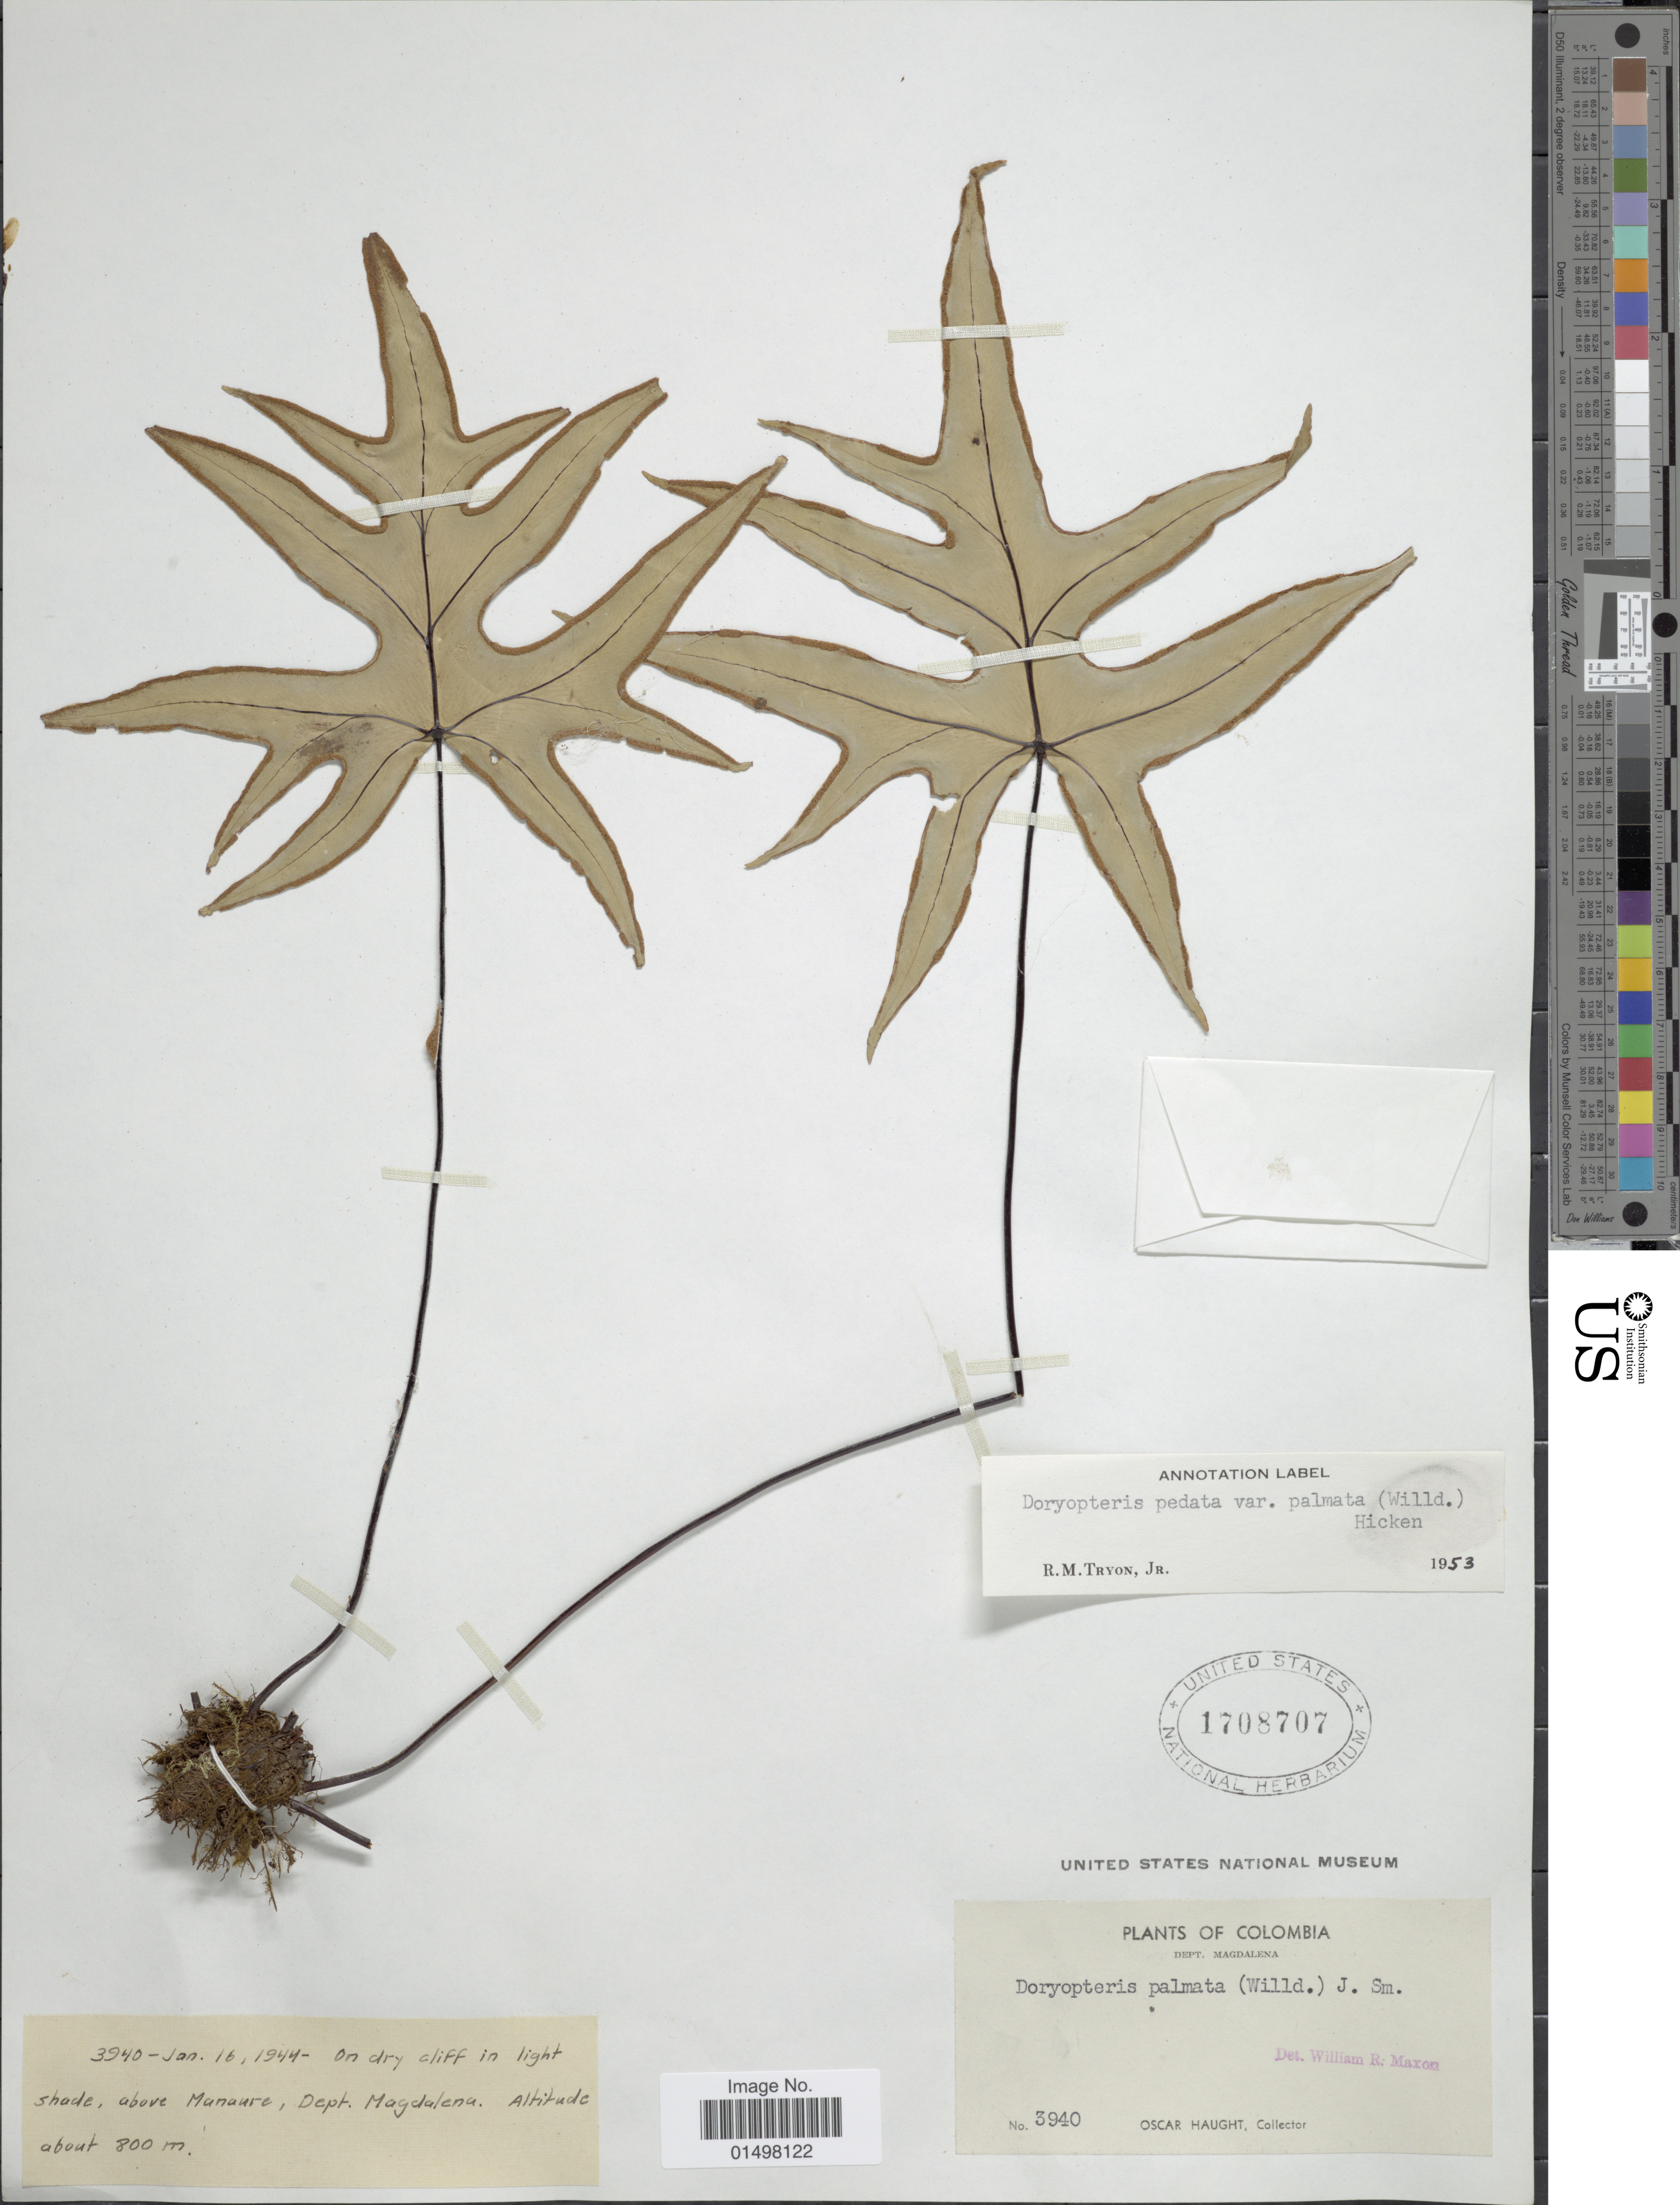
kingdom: Plantae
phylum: Tracheophyta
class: Polypodiopsida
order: Polypodiales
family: Pteridaceae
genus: Doryopteris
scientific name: Doryopteris pedata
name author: (L.) Fée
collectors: O. L. Haught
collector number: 3940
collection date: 1944-01-16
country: Colombia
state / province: Magdalena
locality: Dept. Magdalena. Above Manaure.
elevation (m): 800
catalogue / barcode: US 1708707